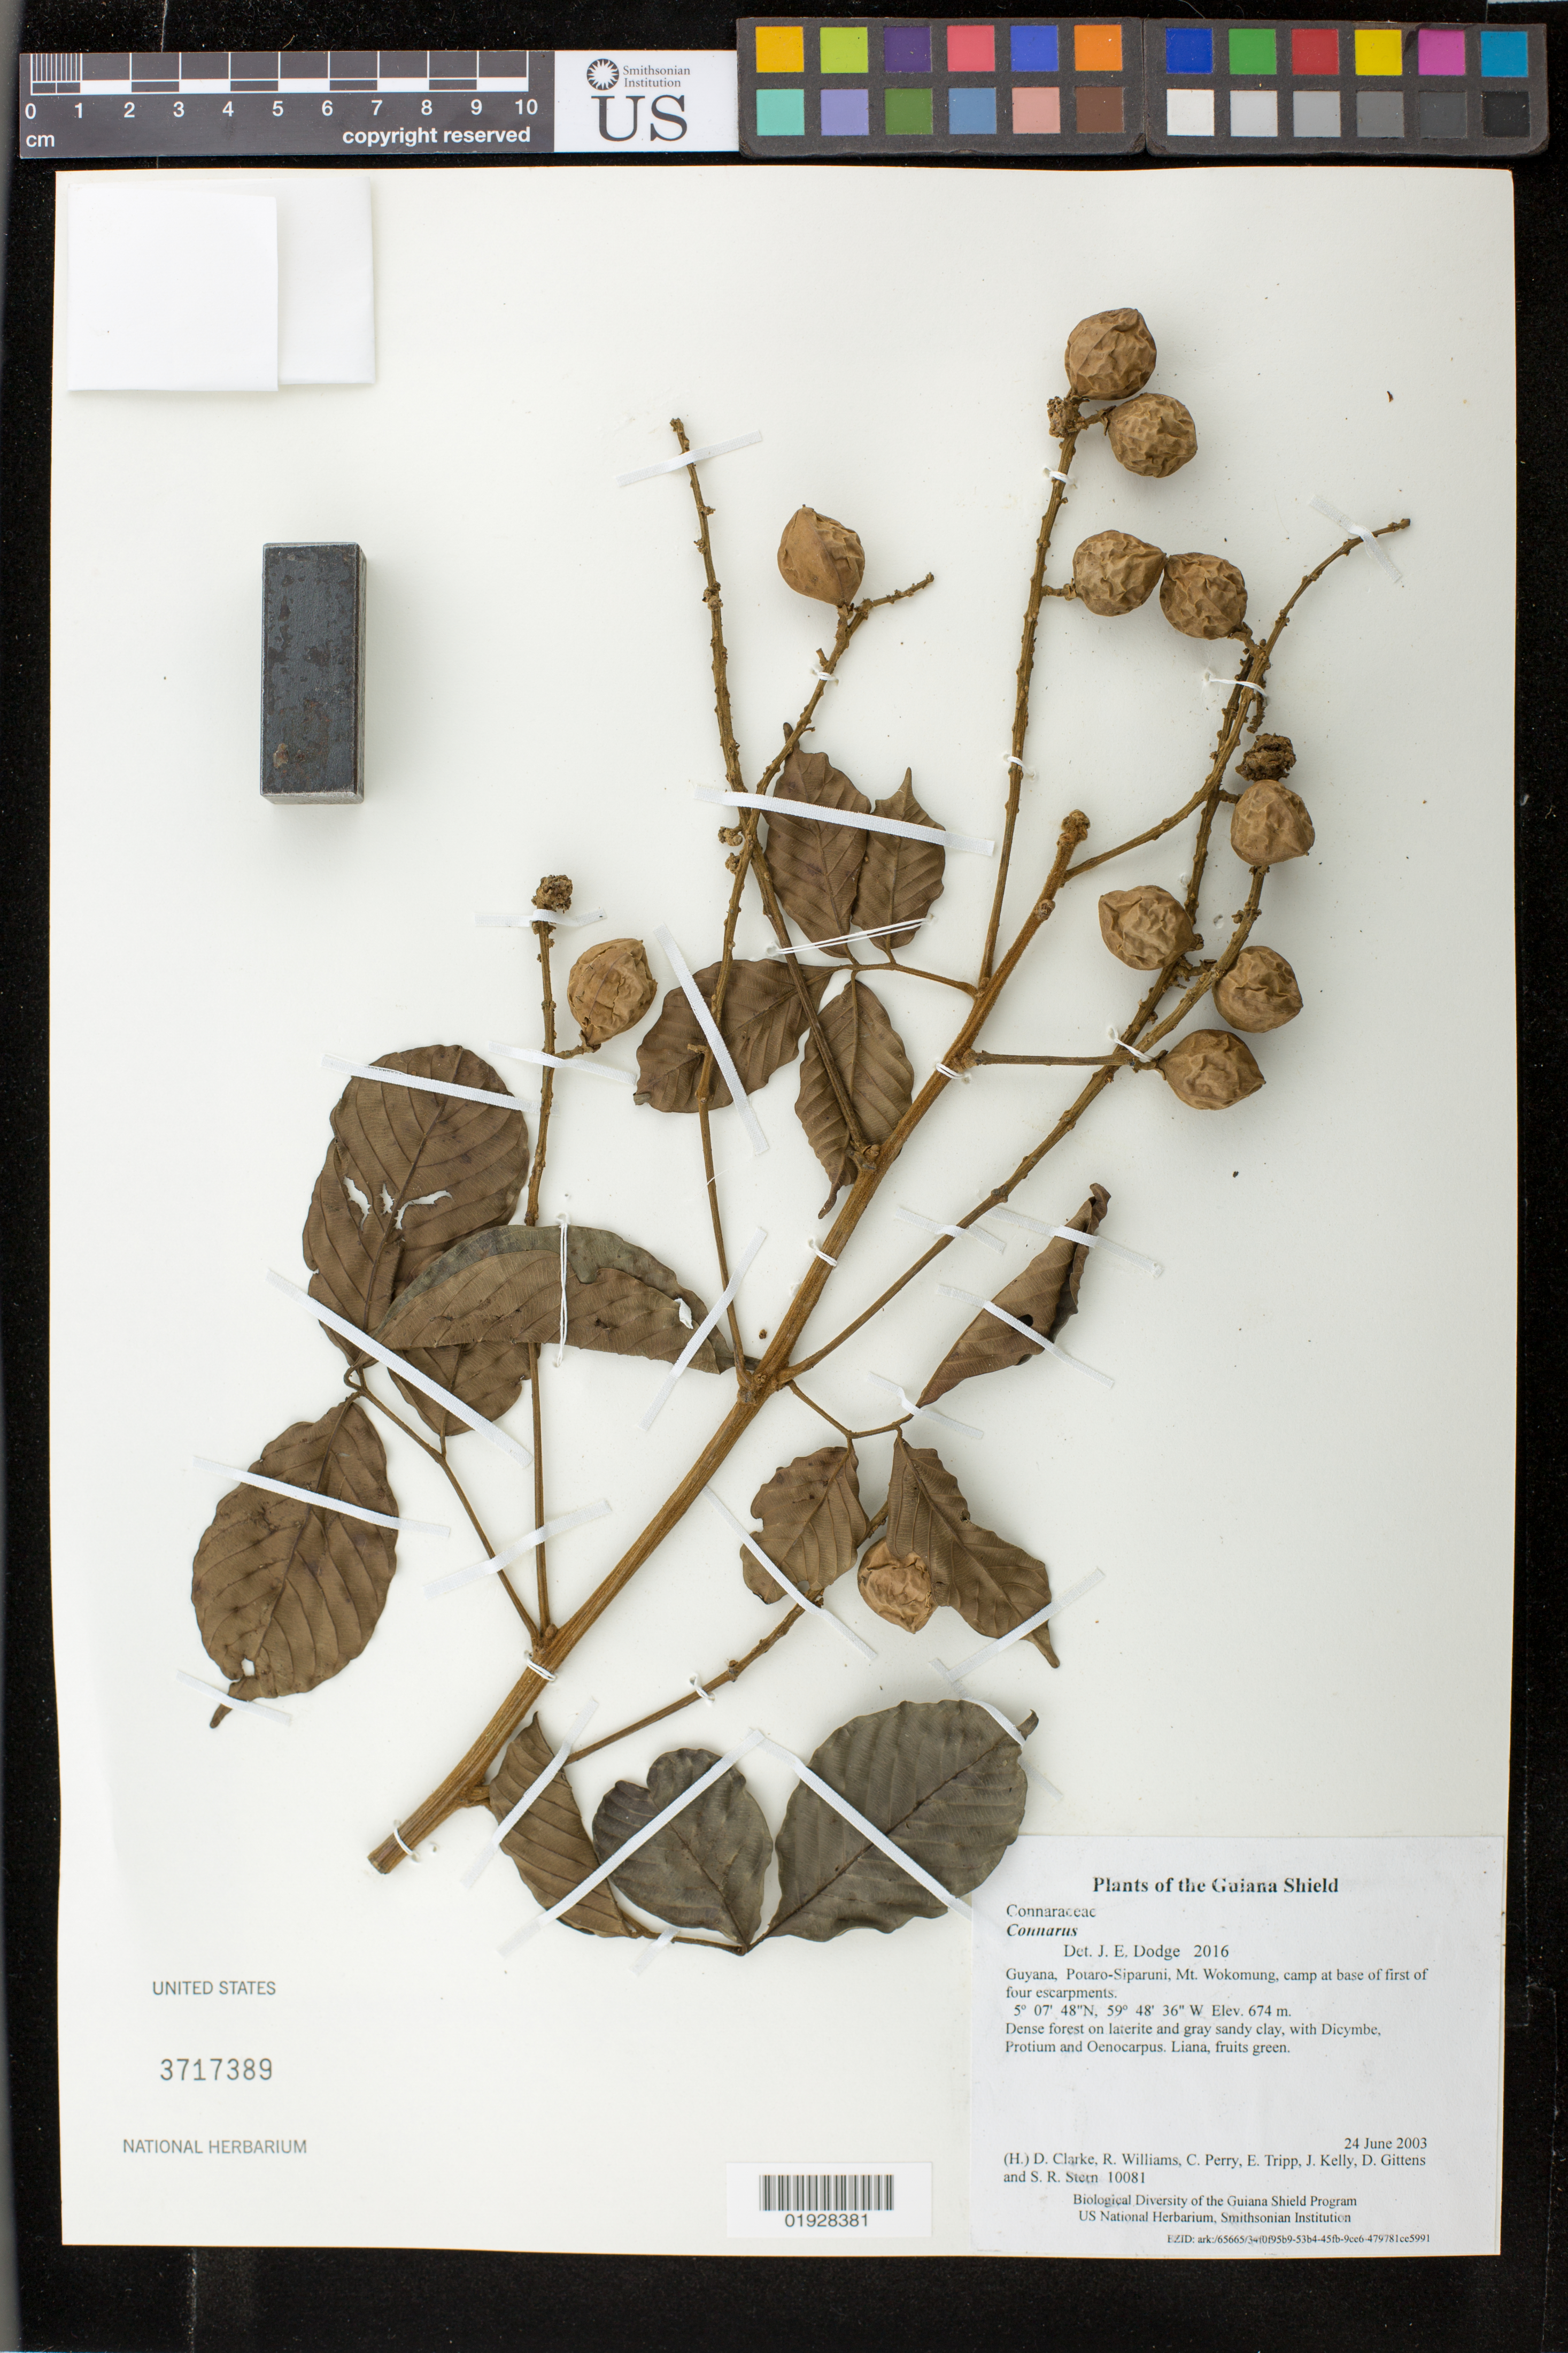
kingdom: Plantae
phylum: Tracheophyta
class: Magnoliopsida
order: Sapindales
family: Sapindaceae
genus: Paullinia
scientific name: Paullinia capreolata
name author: (Aubl.) Radlk.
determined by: Acevedo-Rodriguez, P., (US), Smithsonian Institution - National Museum of Natural History (UNITED STATES)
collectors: H. D. Clarke, R. Williams, C. Perry, E. Tripp, J. Kelly, D. Gittens & S. R. Stern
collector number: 10081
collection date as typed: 24 June 2003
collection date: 2003-06-24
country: Guyana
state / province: Potaro-Siparuni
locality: Mt. Wokomung, camp at base of first of four escarpments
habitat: Dense forest on laterite and gray sandy clay, with Dicymbe, Protium and Oenocarpus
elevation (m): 674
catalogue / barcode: US 3717389